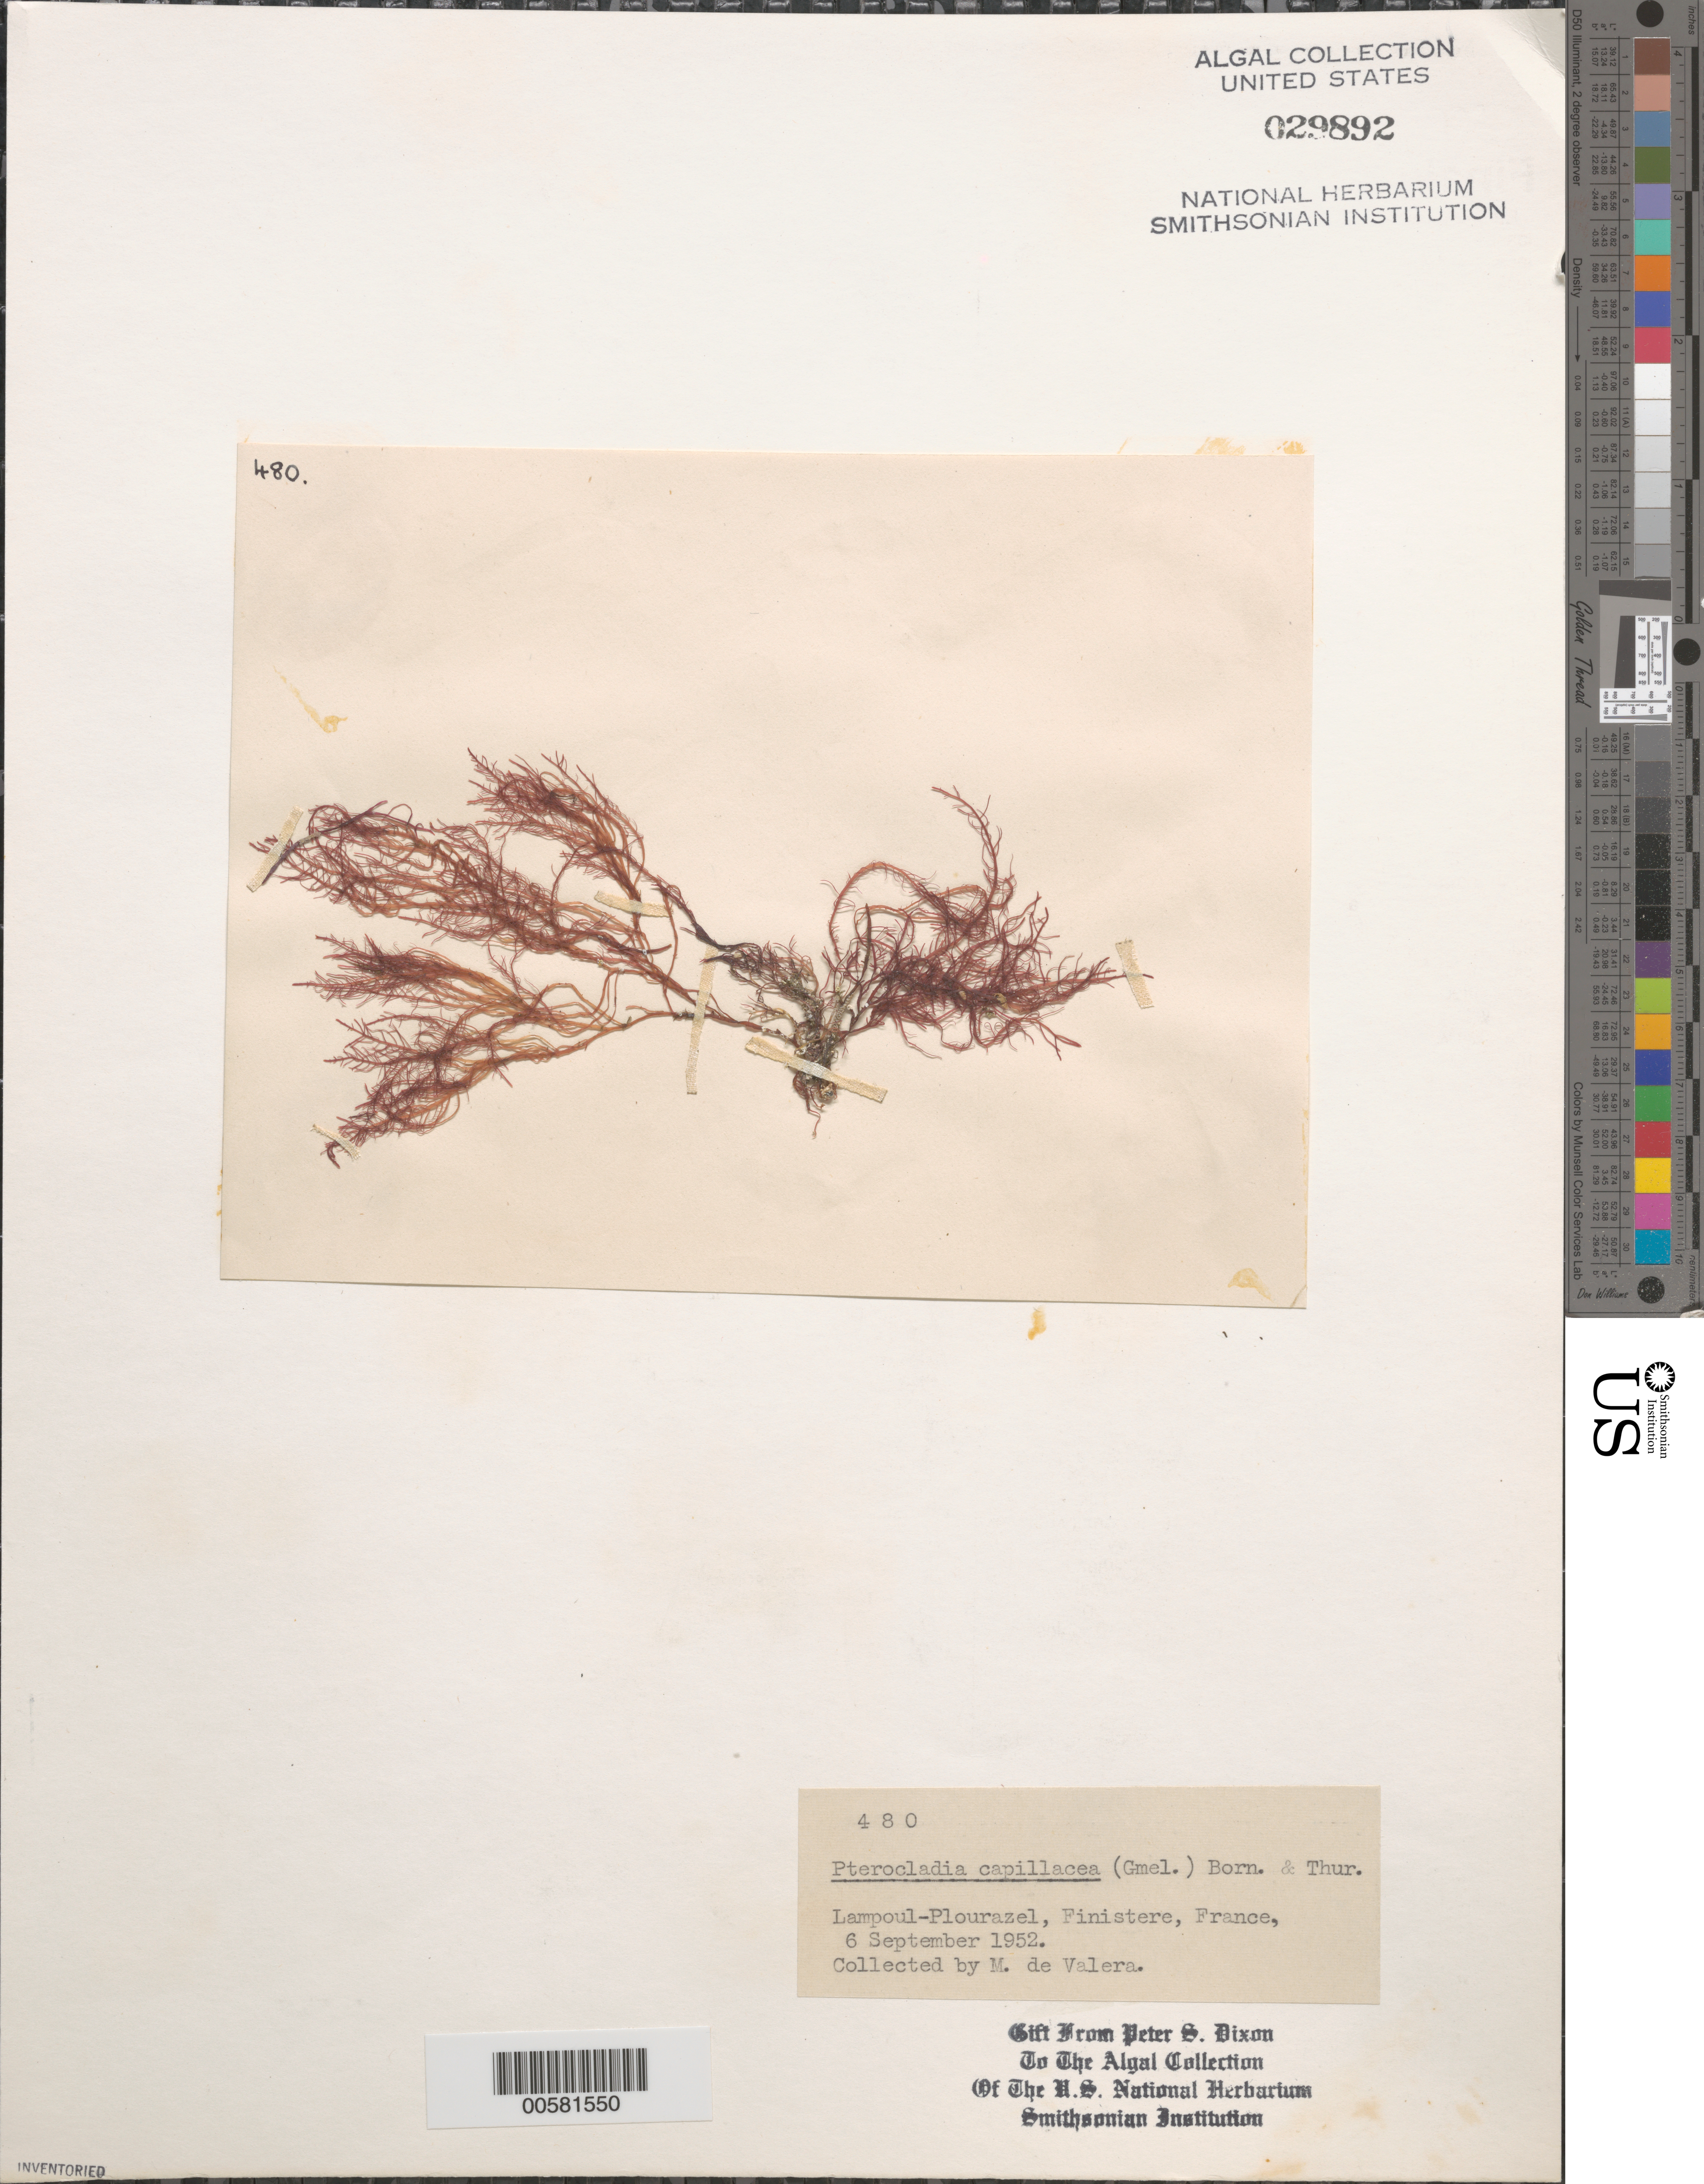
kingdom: Plantae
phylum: Rhodophyta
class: Florideophyceae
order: Gelidiales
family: Pterocladiaceae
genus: Pterocladiella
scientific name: Pterocladiella capillacea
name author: (S.G. Gmel.) Santelices & Hommers.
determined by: Algae name updating Project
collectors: M. De Valera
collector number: PSD 480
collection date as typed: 09 Sep 1952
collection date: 1952-09-09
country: France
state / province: Bretagne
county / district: Finistère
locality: Lampoul-plourazel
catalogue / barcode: US 29892